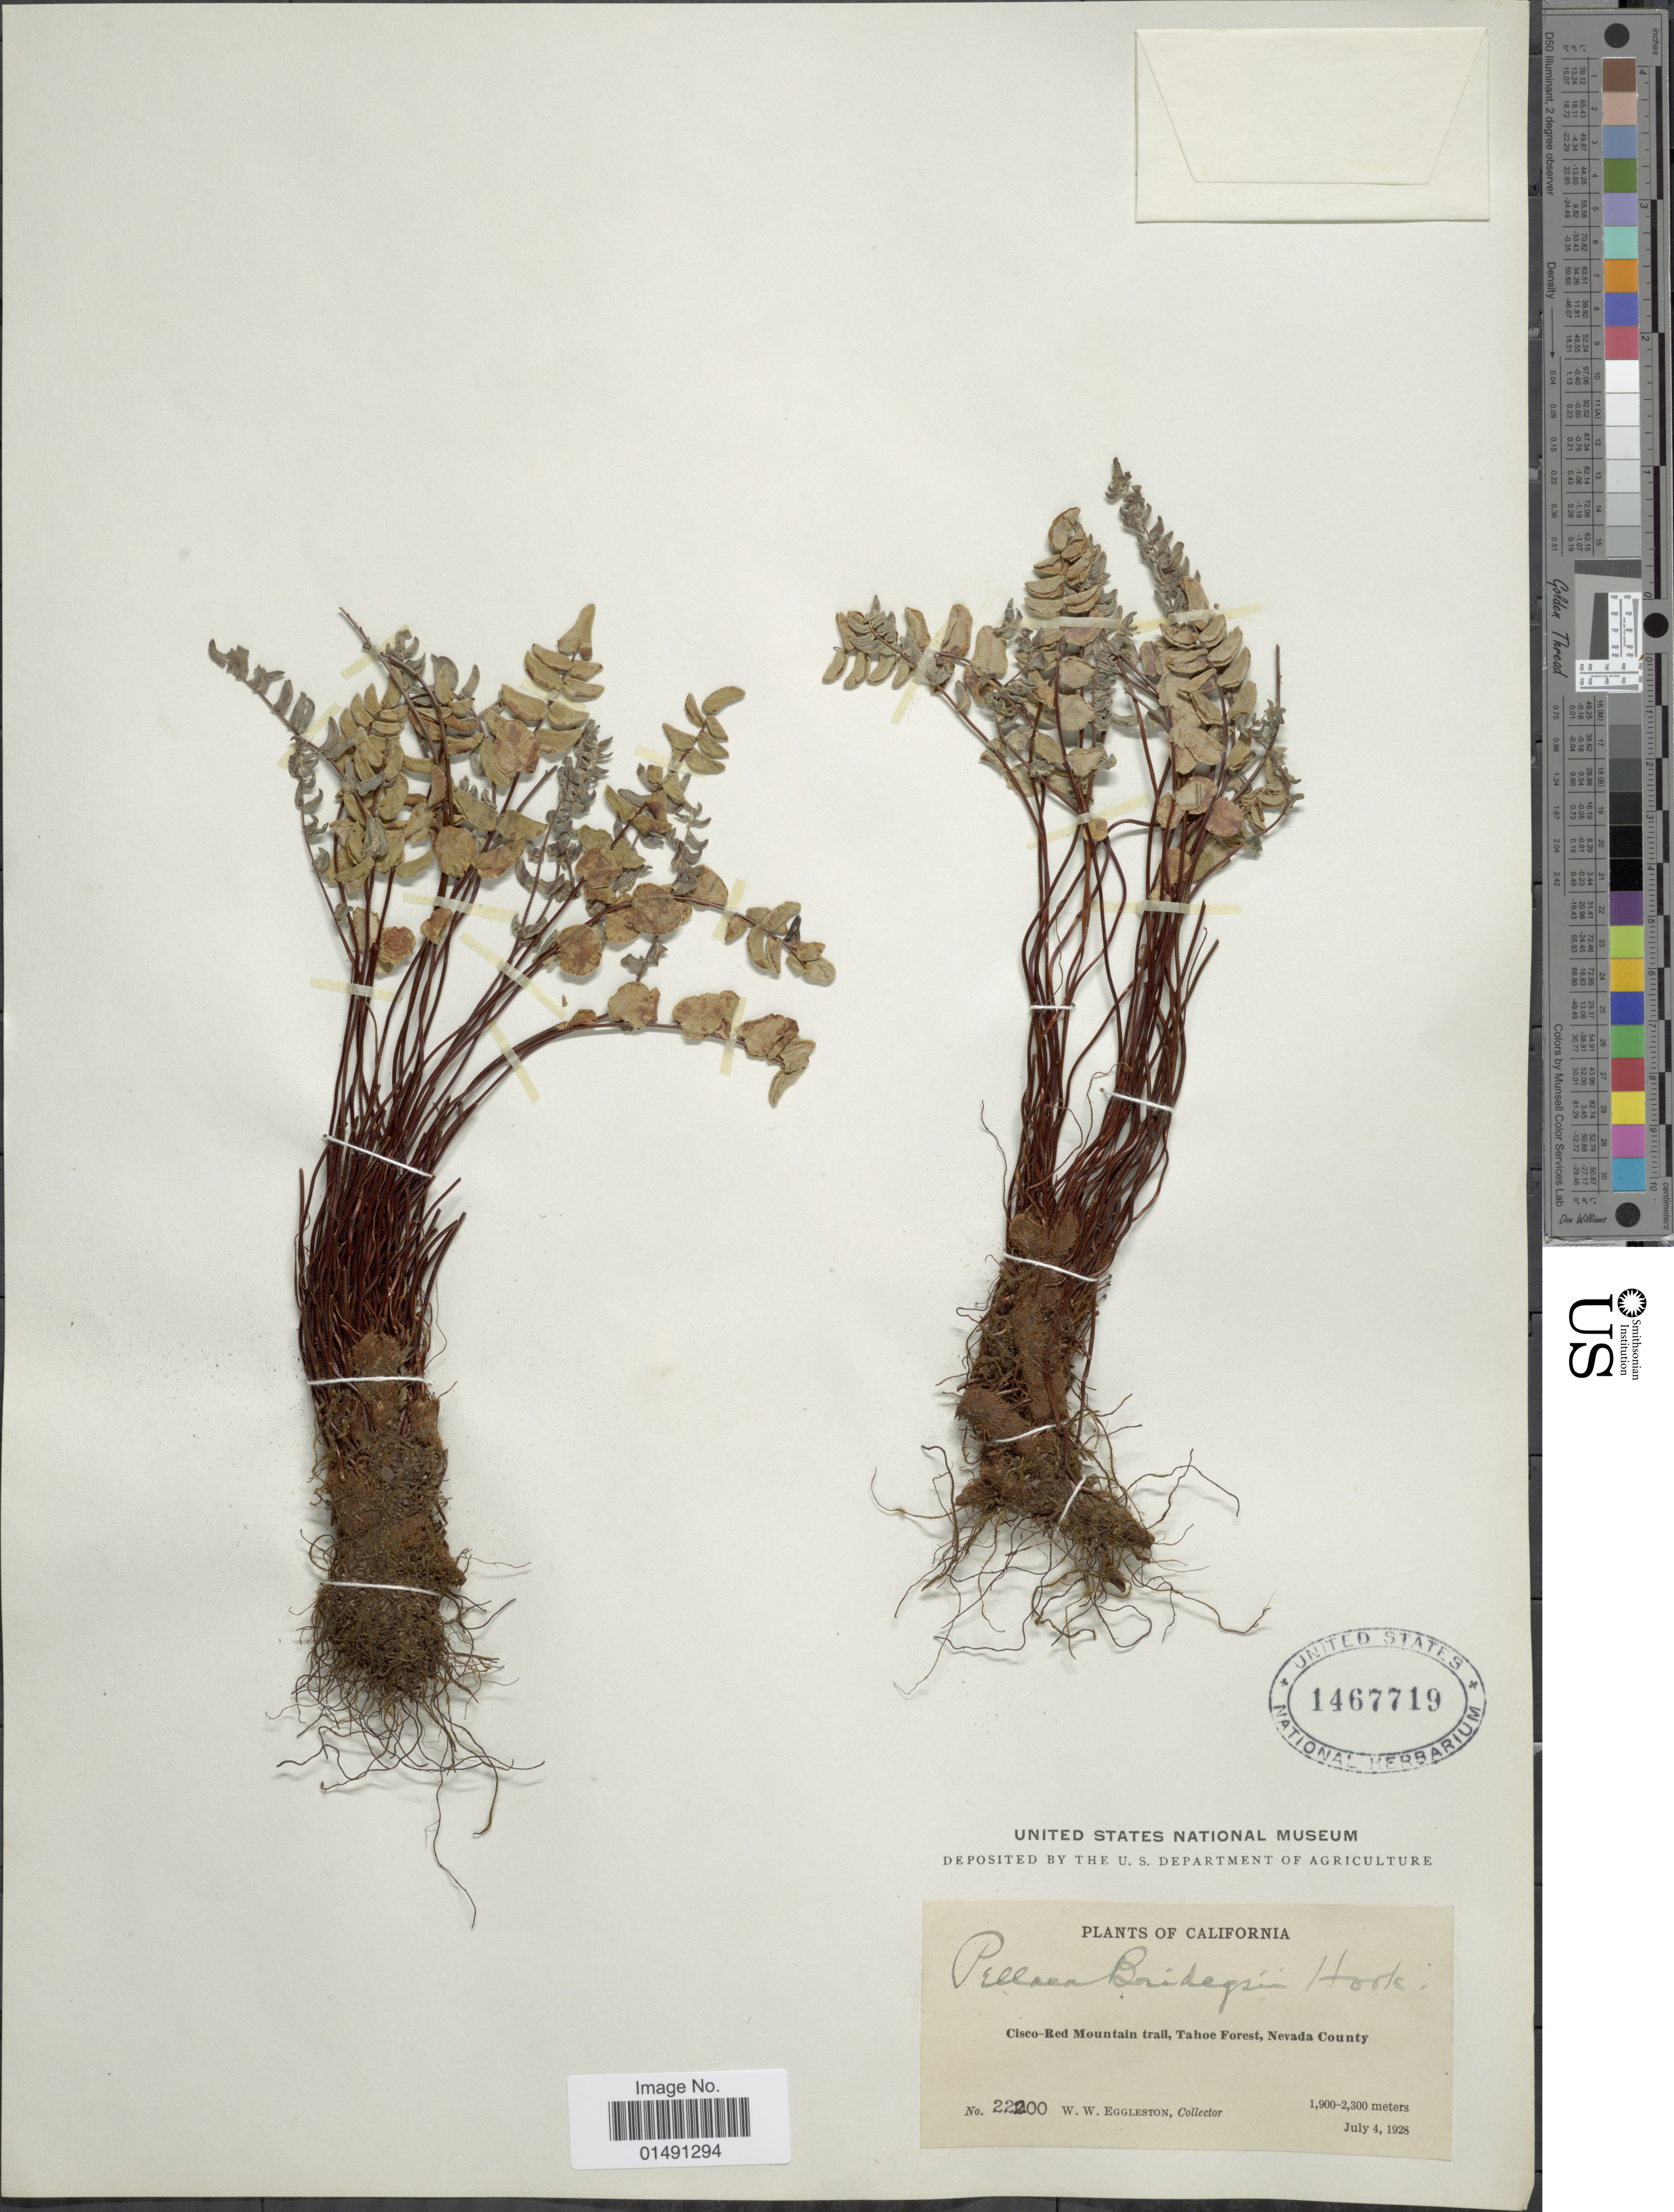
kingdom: Plantae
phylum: Tracheophyta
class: Polypodiopsida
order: Polypodiales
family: Pteridaceae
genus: Pellaea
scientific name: Pellaea bridgesii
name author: Hook.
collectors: W. W. Eggleston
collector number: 22200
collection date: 1928-07-04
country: United States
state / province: Nevada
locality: California, Cisco-Red Mountain Trail, Tahoe Forest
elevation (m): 1900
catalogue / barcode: US 1467719